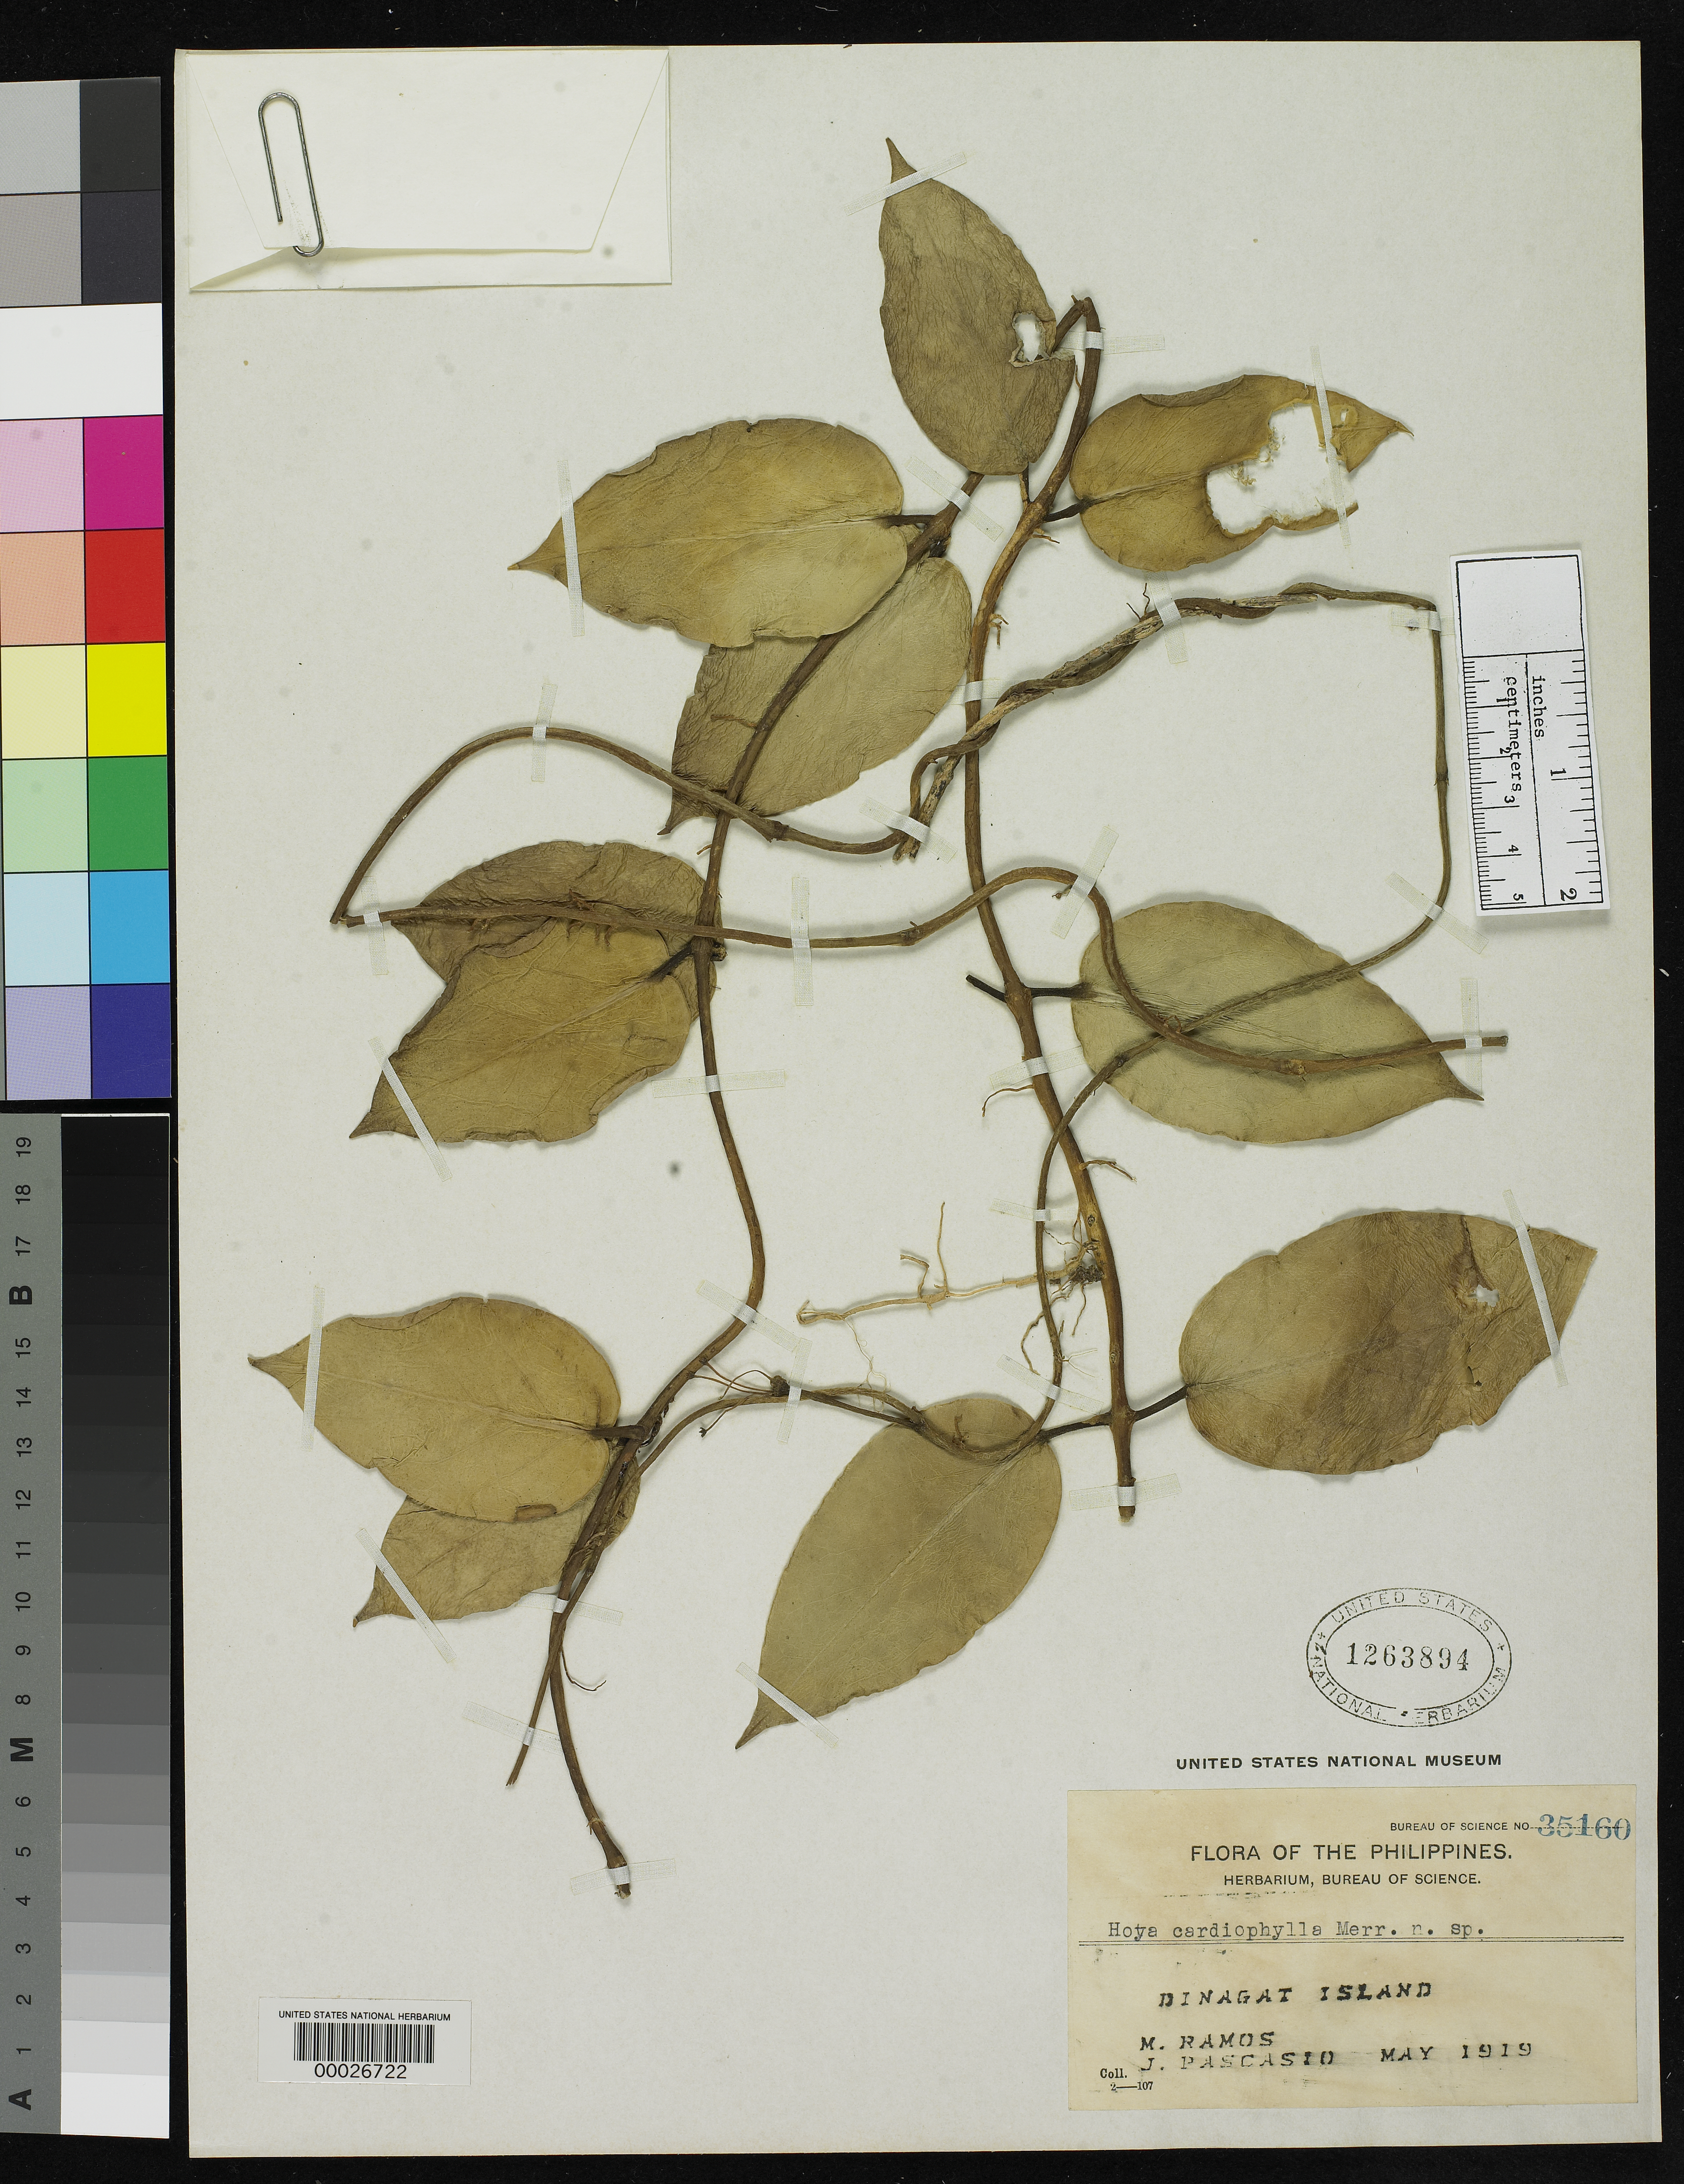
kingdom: Plantae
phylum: Tracheophyta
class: Magnoliopsida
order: Gentianales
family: Apocynaceae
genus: Hoya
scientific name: Hoya cardiophylla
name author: Merr.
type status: Isotype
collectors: M. Ramos & J. Pascasio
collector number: Bur. Sci. 35160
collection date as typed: May 1919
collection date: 1919-05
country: Philippines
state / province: Caraga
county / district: Surigao del Norte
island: Dinagat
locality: Dinagat Island.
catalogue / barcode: US 1263894